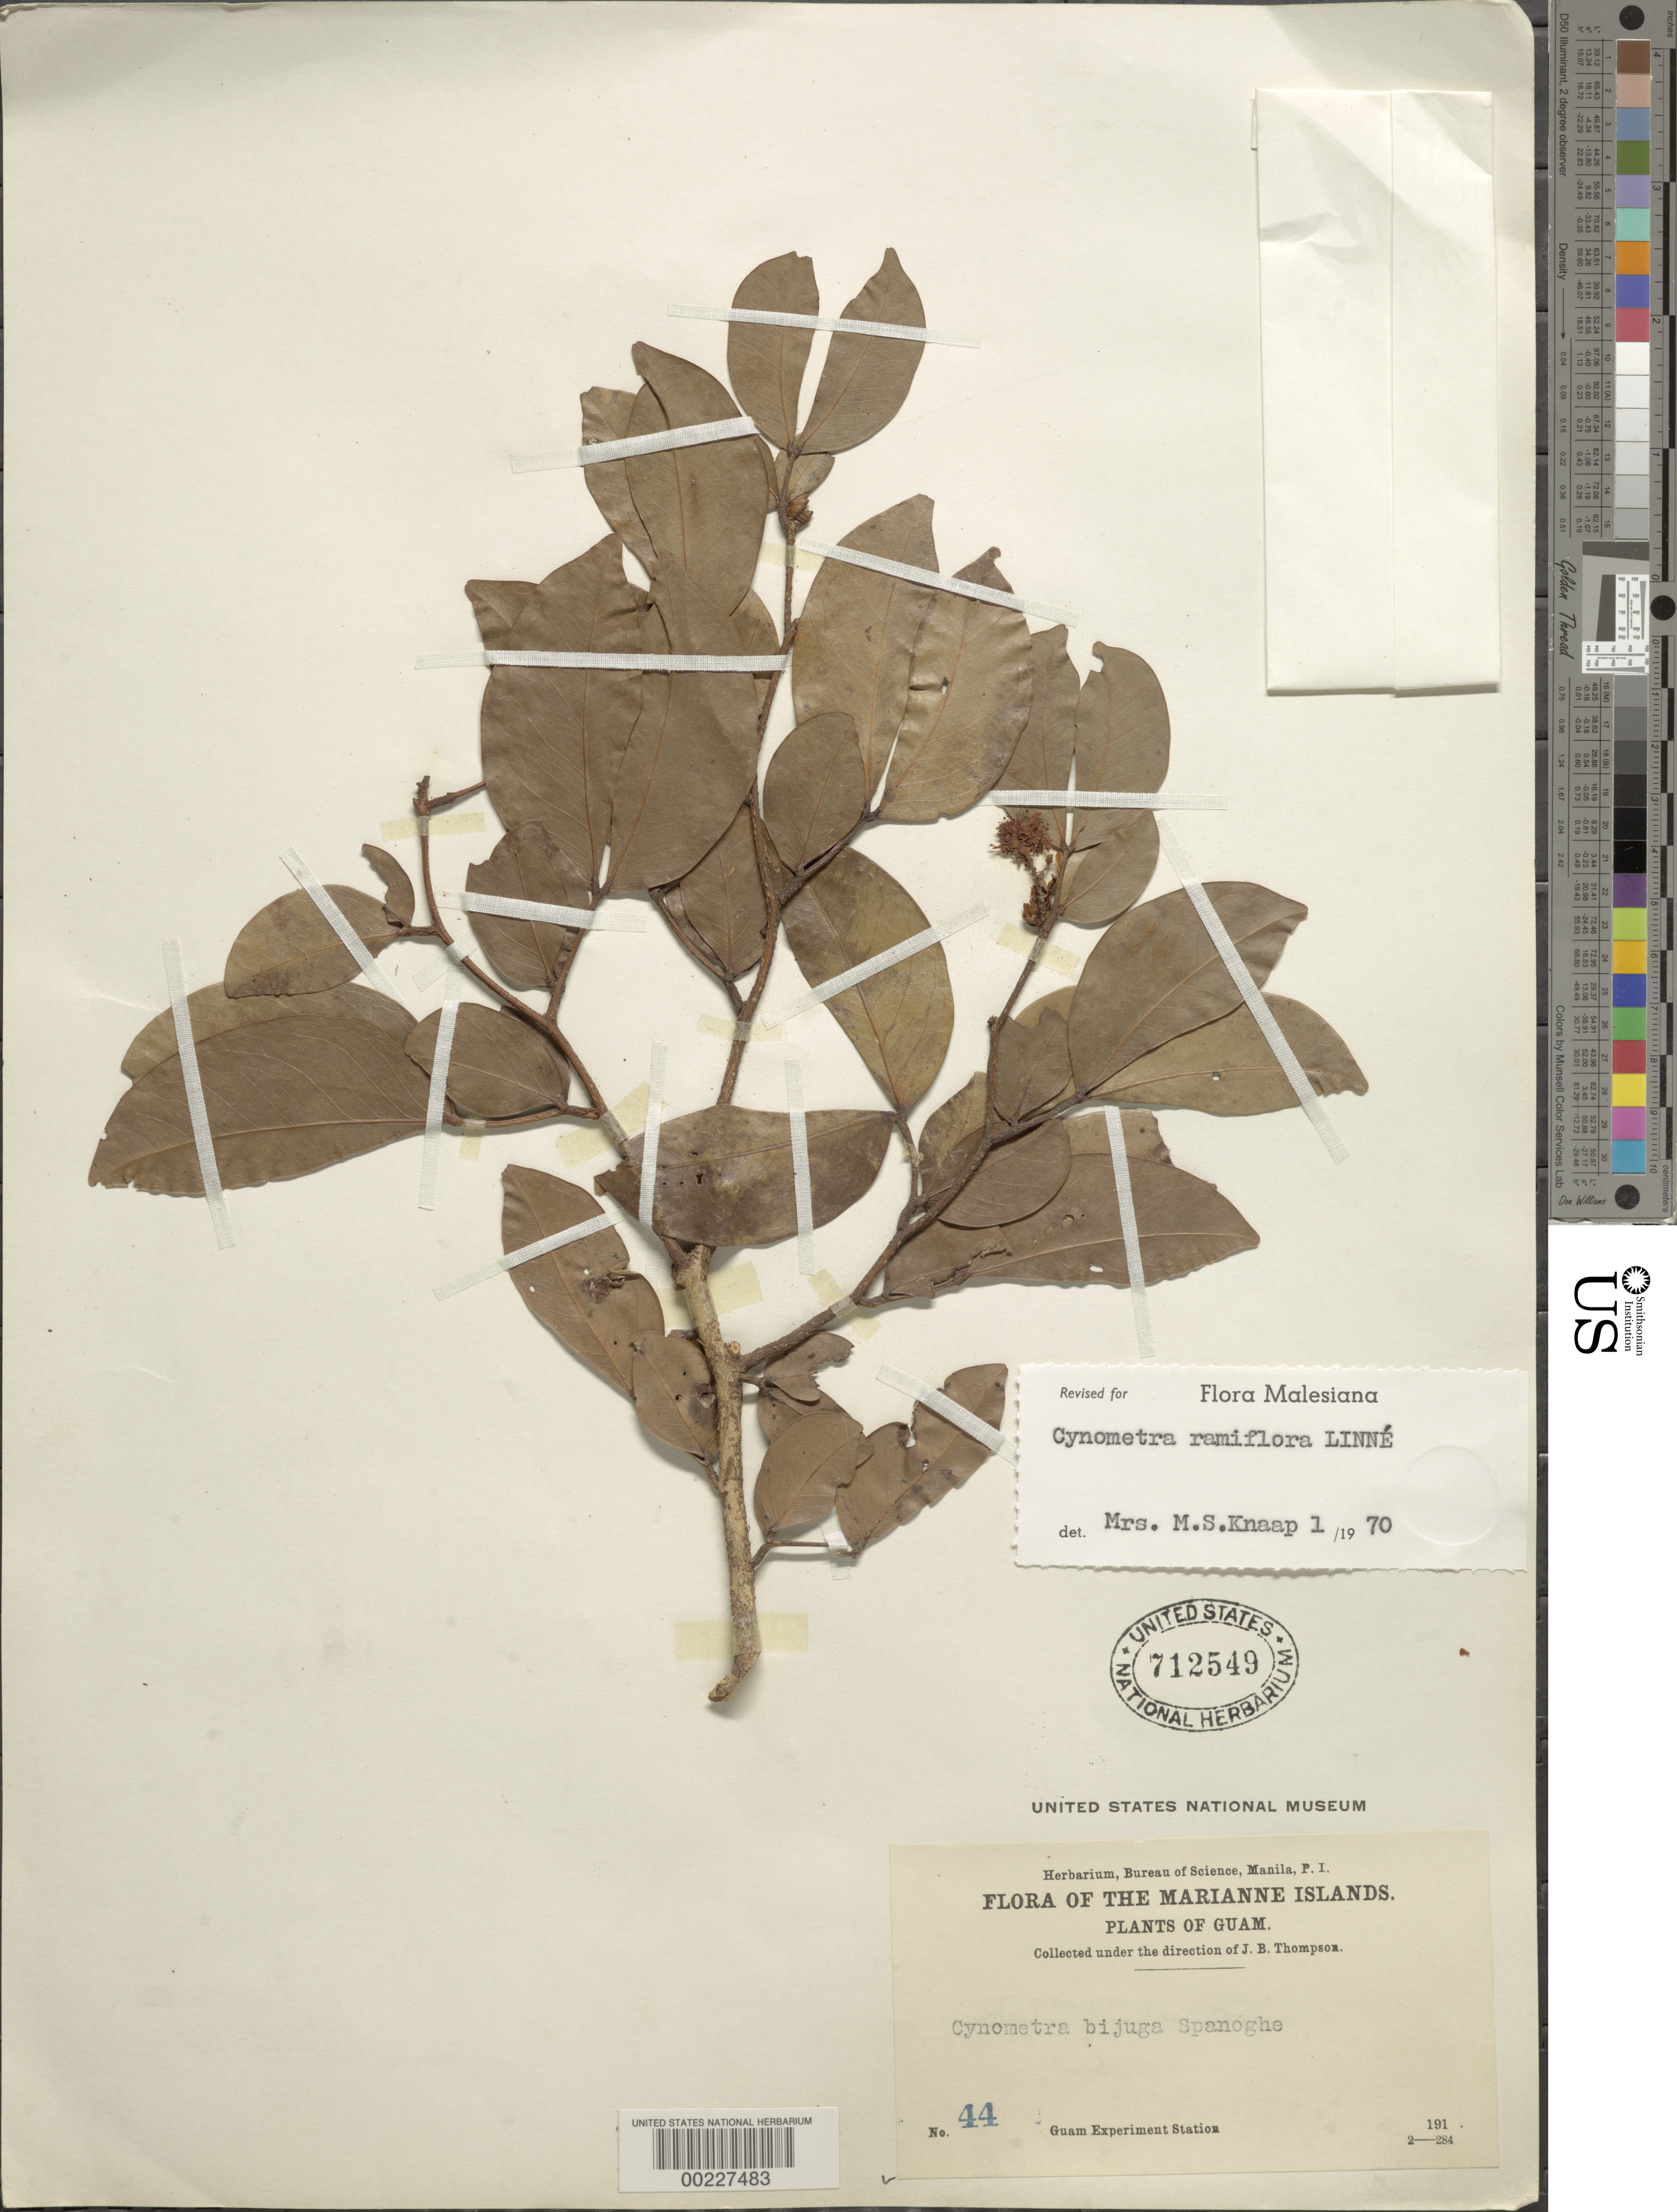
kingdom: Plantae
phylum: Tracheophyta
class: Magnoliopsida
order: Fabales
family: Fabaceae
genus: Cynometra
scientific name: Cynometra ramiflora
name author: L.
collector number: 44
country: Guam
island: Guam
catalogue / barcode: US 712549